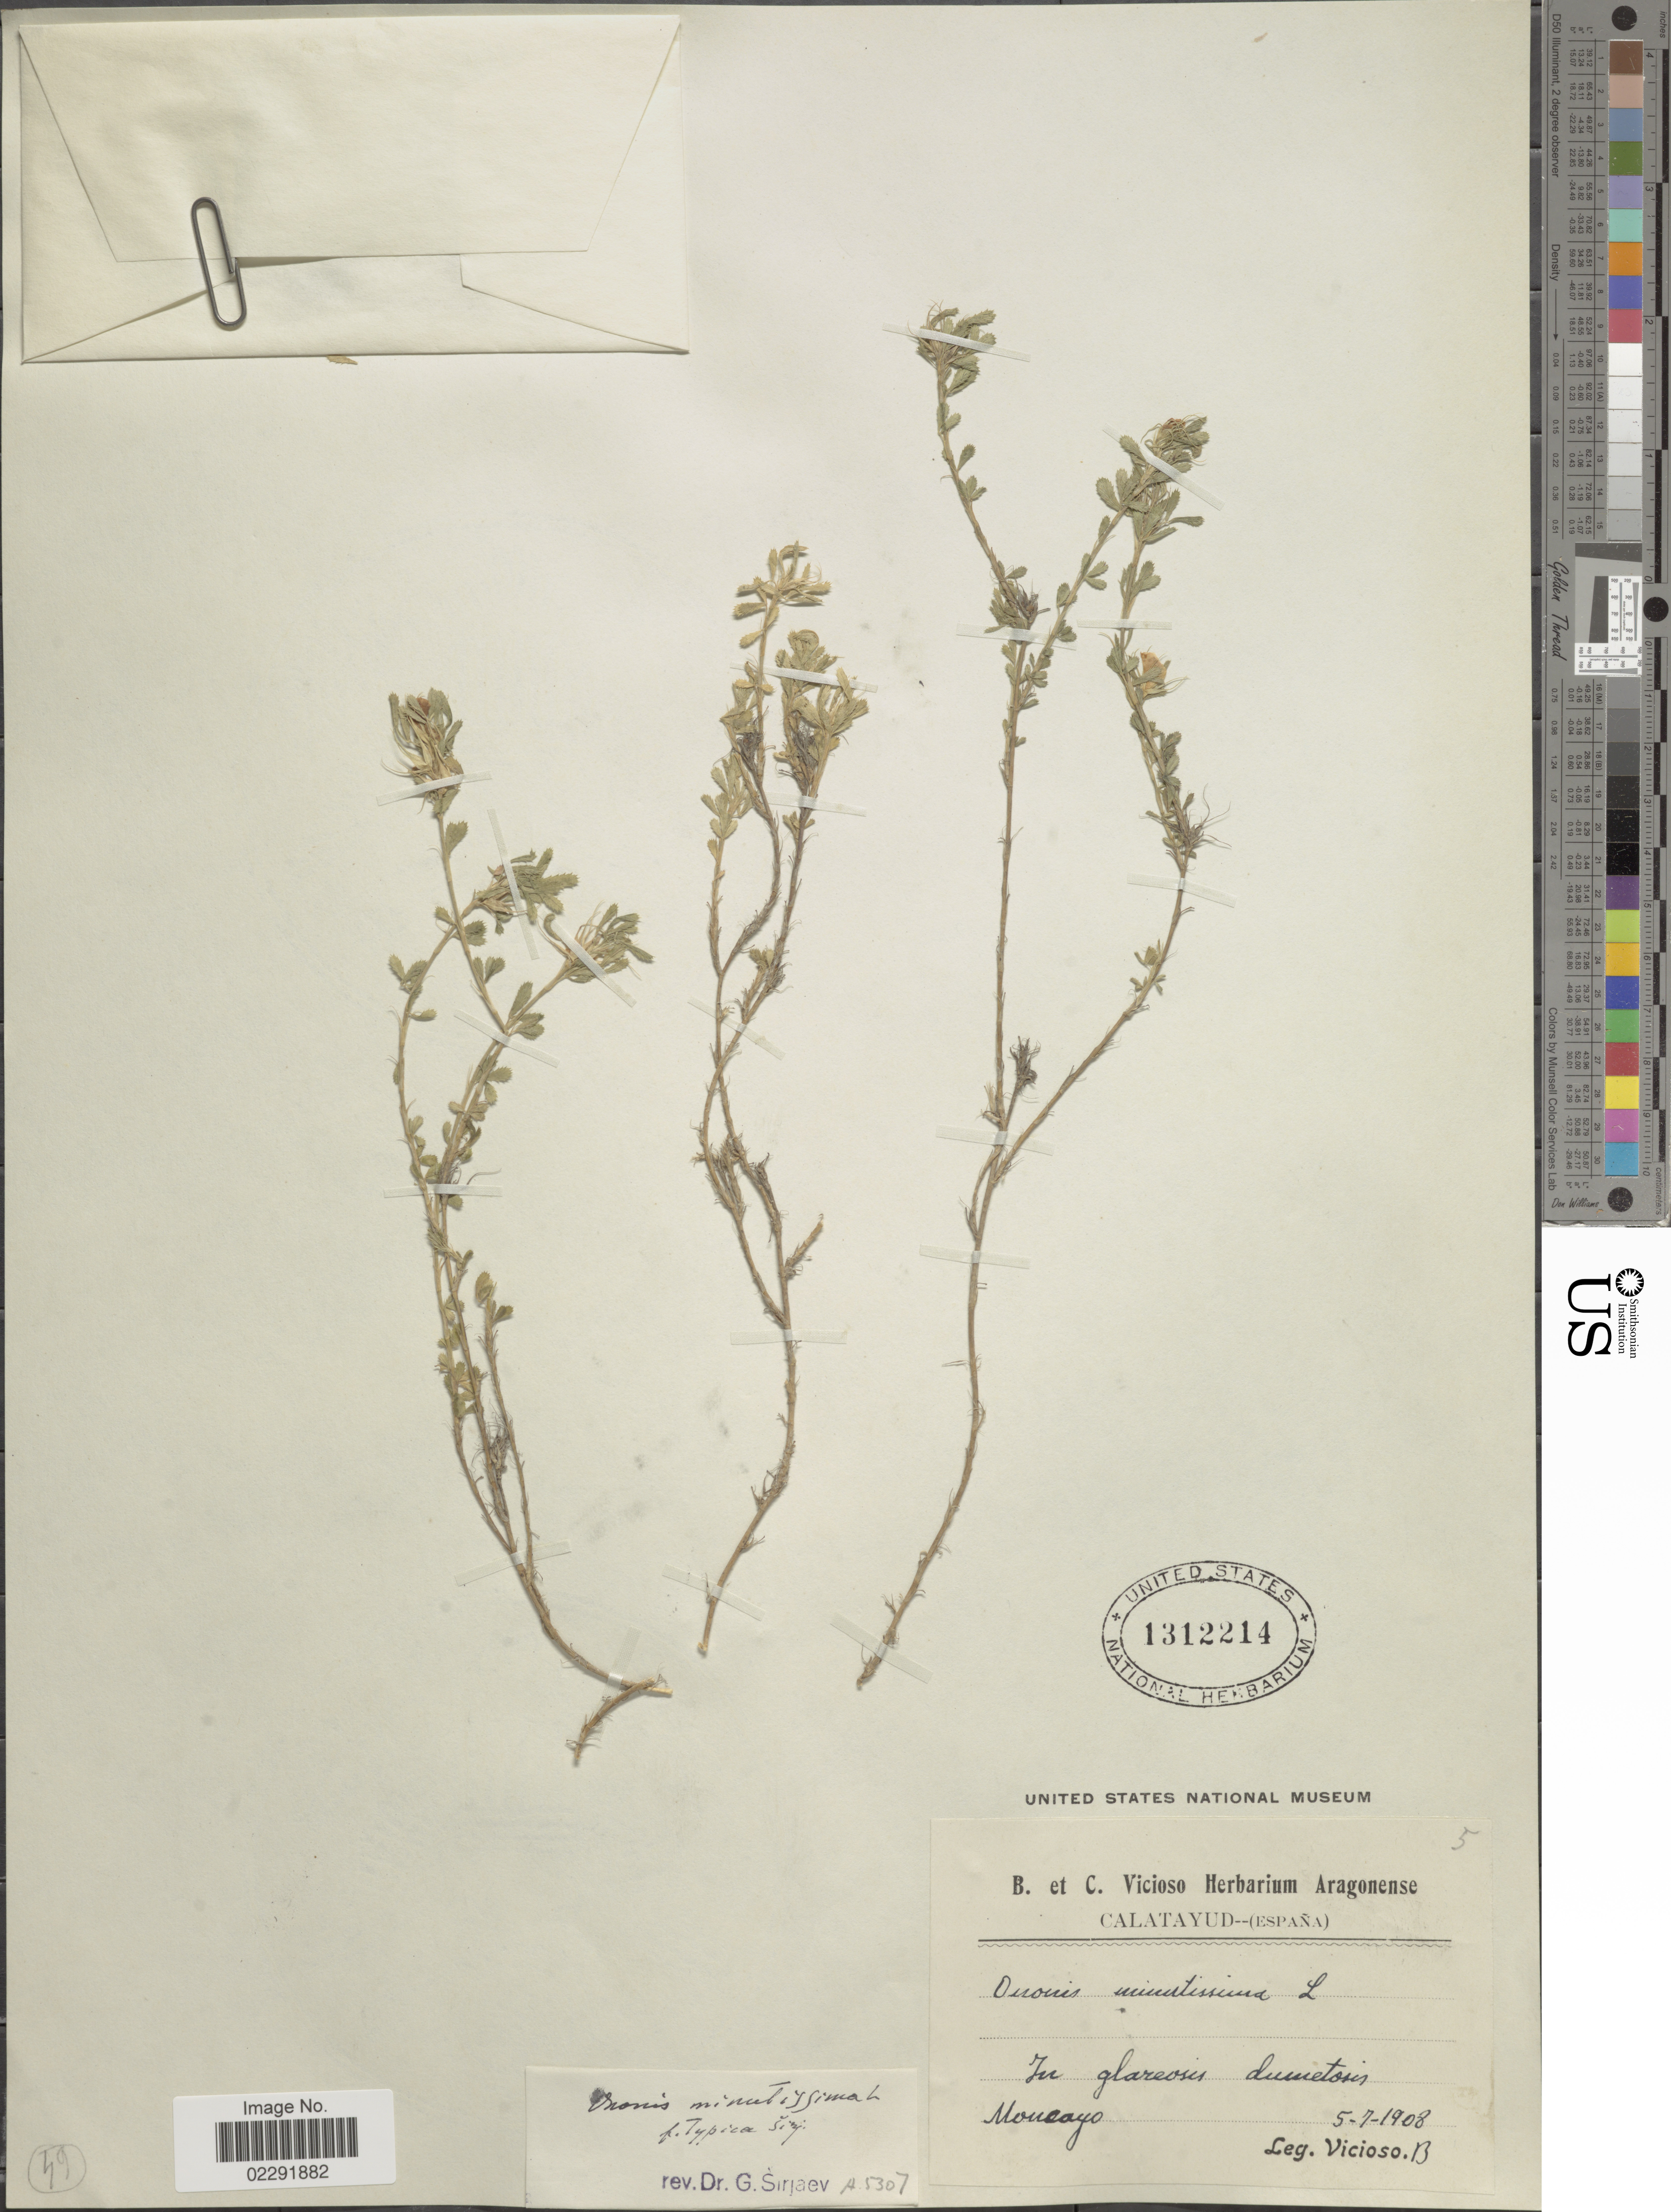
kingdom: Plantae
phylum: Tracheophyta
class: Magnoliopsida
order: Fabales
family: Fabaceae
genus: Ononis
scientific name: Ononis minutissima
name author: L.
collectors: Vicioso, B.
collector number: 5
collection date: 1908-07-05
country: Spain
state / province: Aragon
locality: In glareosis dumetosis Moncayo.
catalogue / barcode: US 1312214